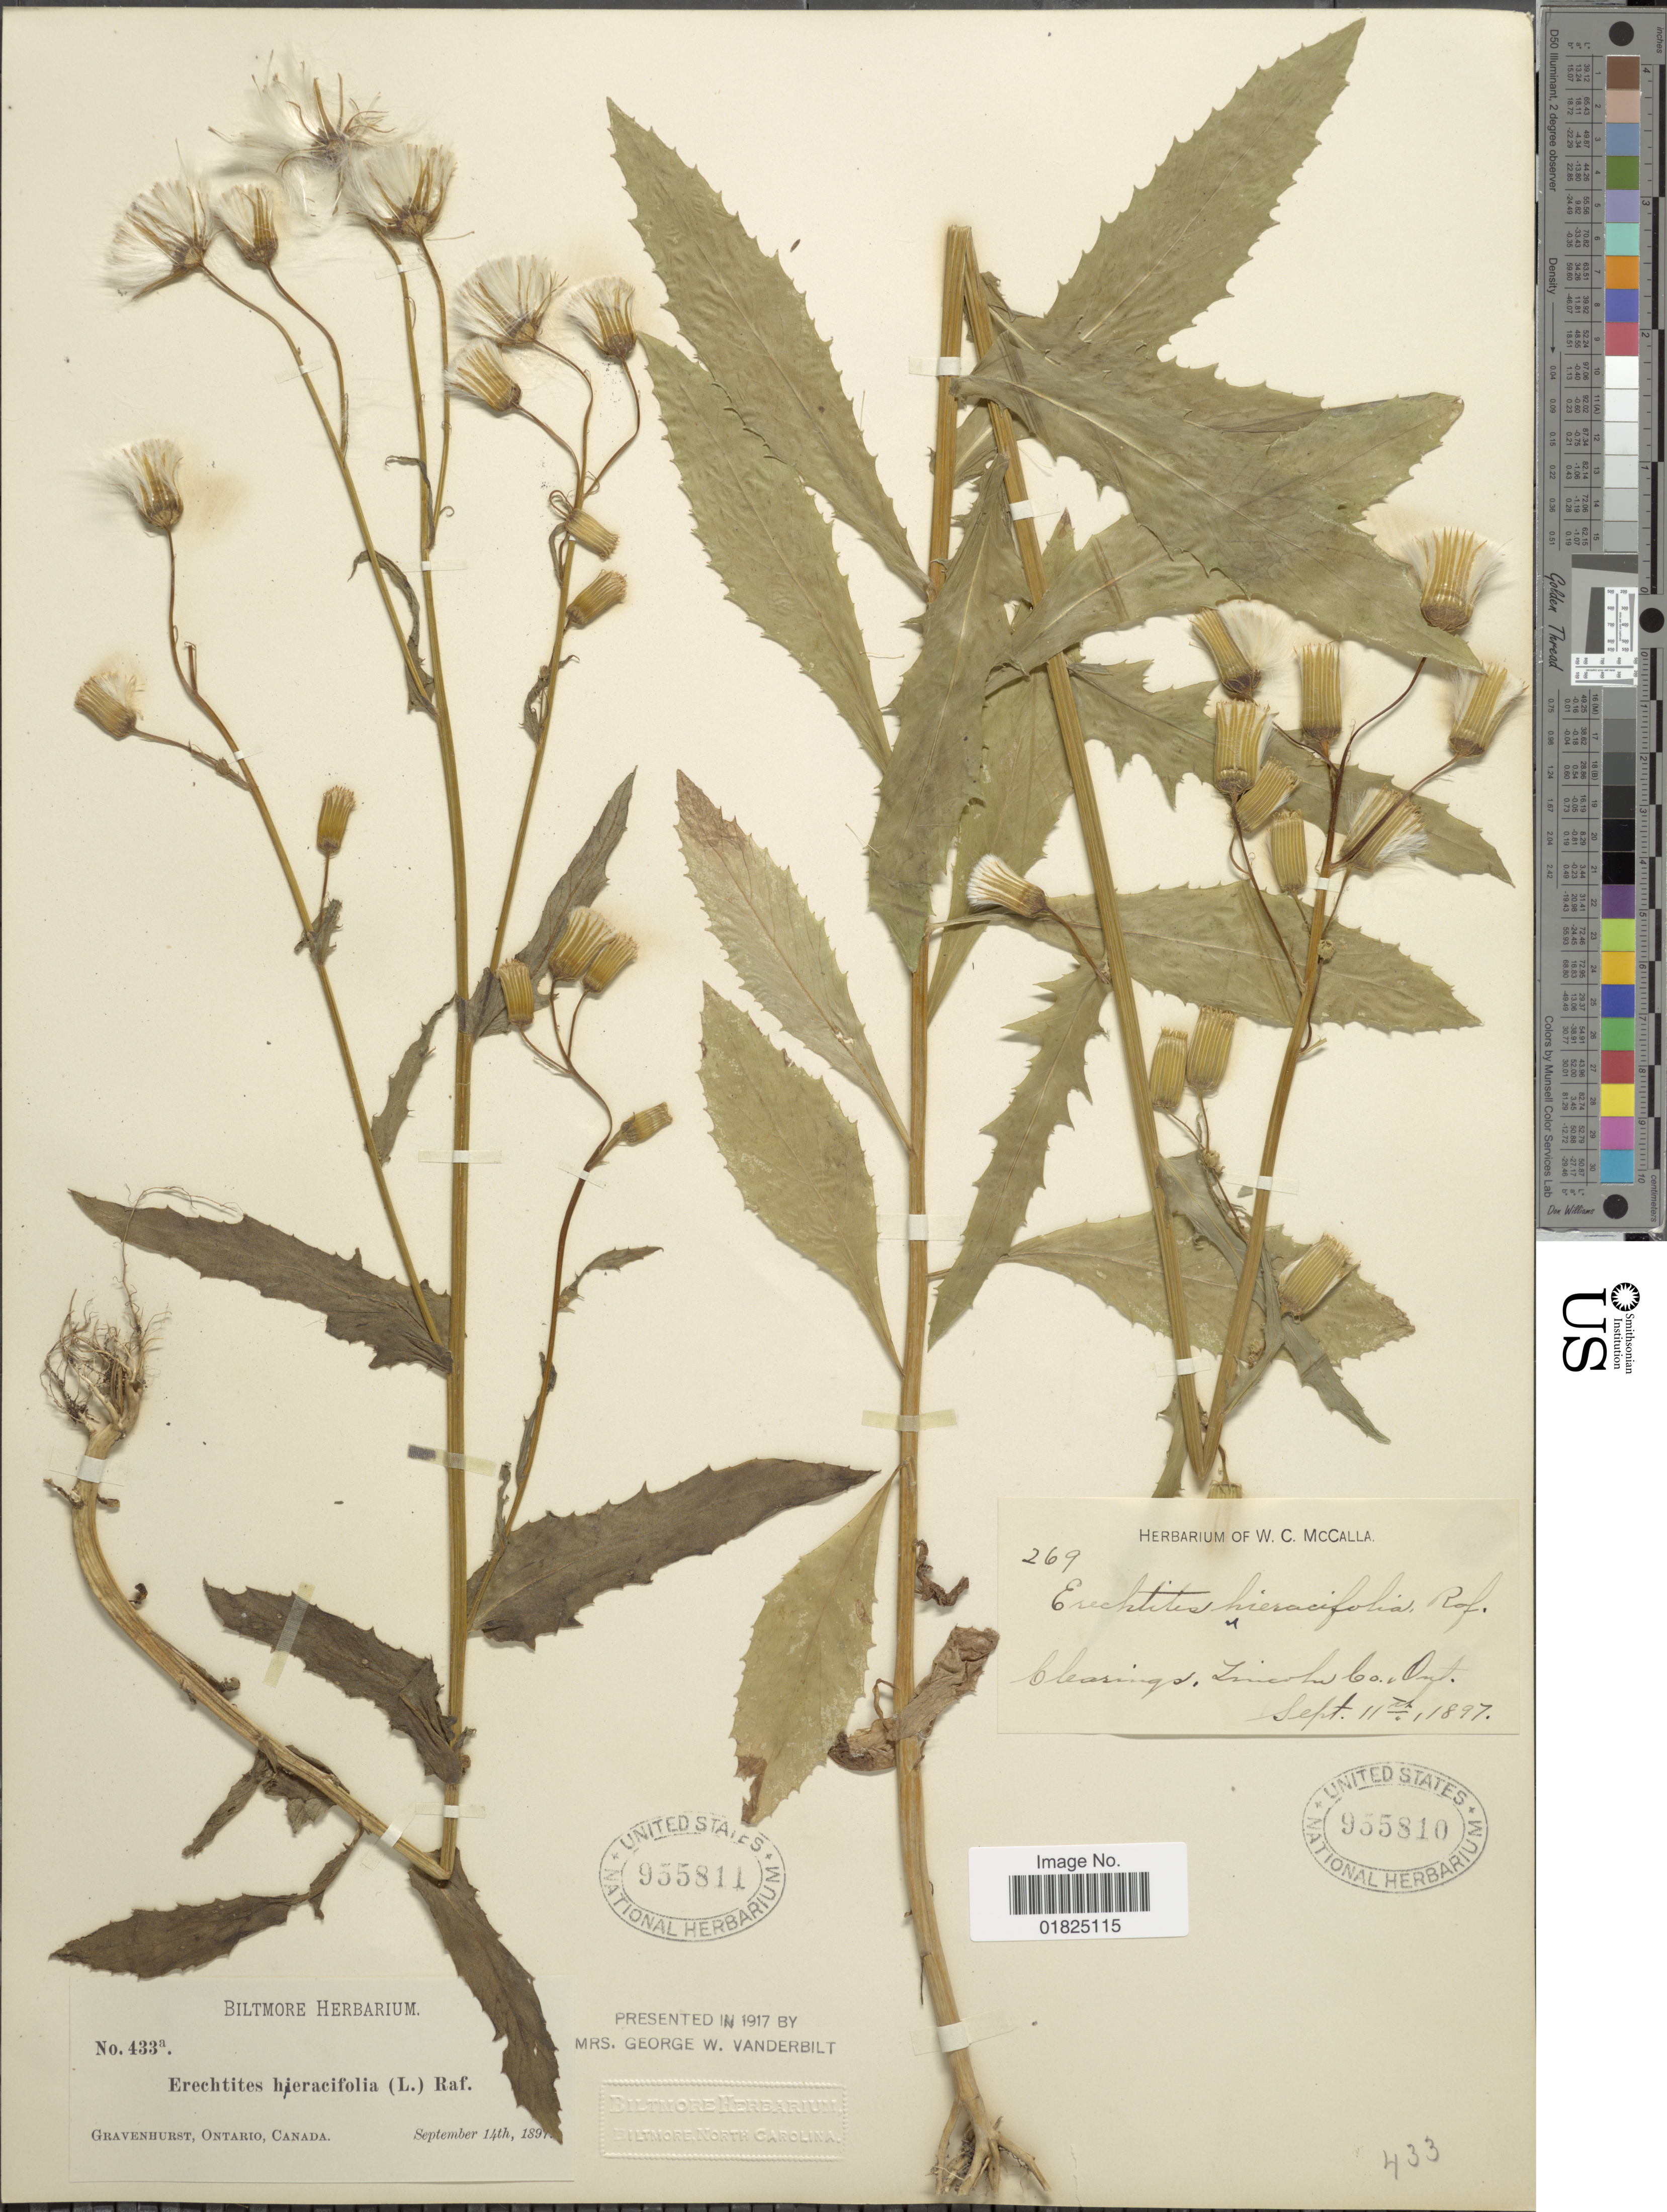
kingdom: Plantae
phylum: Tracheophyta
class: Magnoliopsida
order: Asterales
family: Asteraceae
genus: Erechtites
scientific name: Erechtites hieraciifolius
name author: (L.) Raf. ex DC.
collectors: ex herb. W. C. McCalla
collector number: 269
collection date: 1897-09-11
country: Canada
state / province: Ontario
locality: Clearings, Lincoln Co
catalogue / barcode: US 955810-2